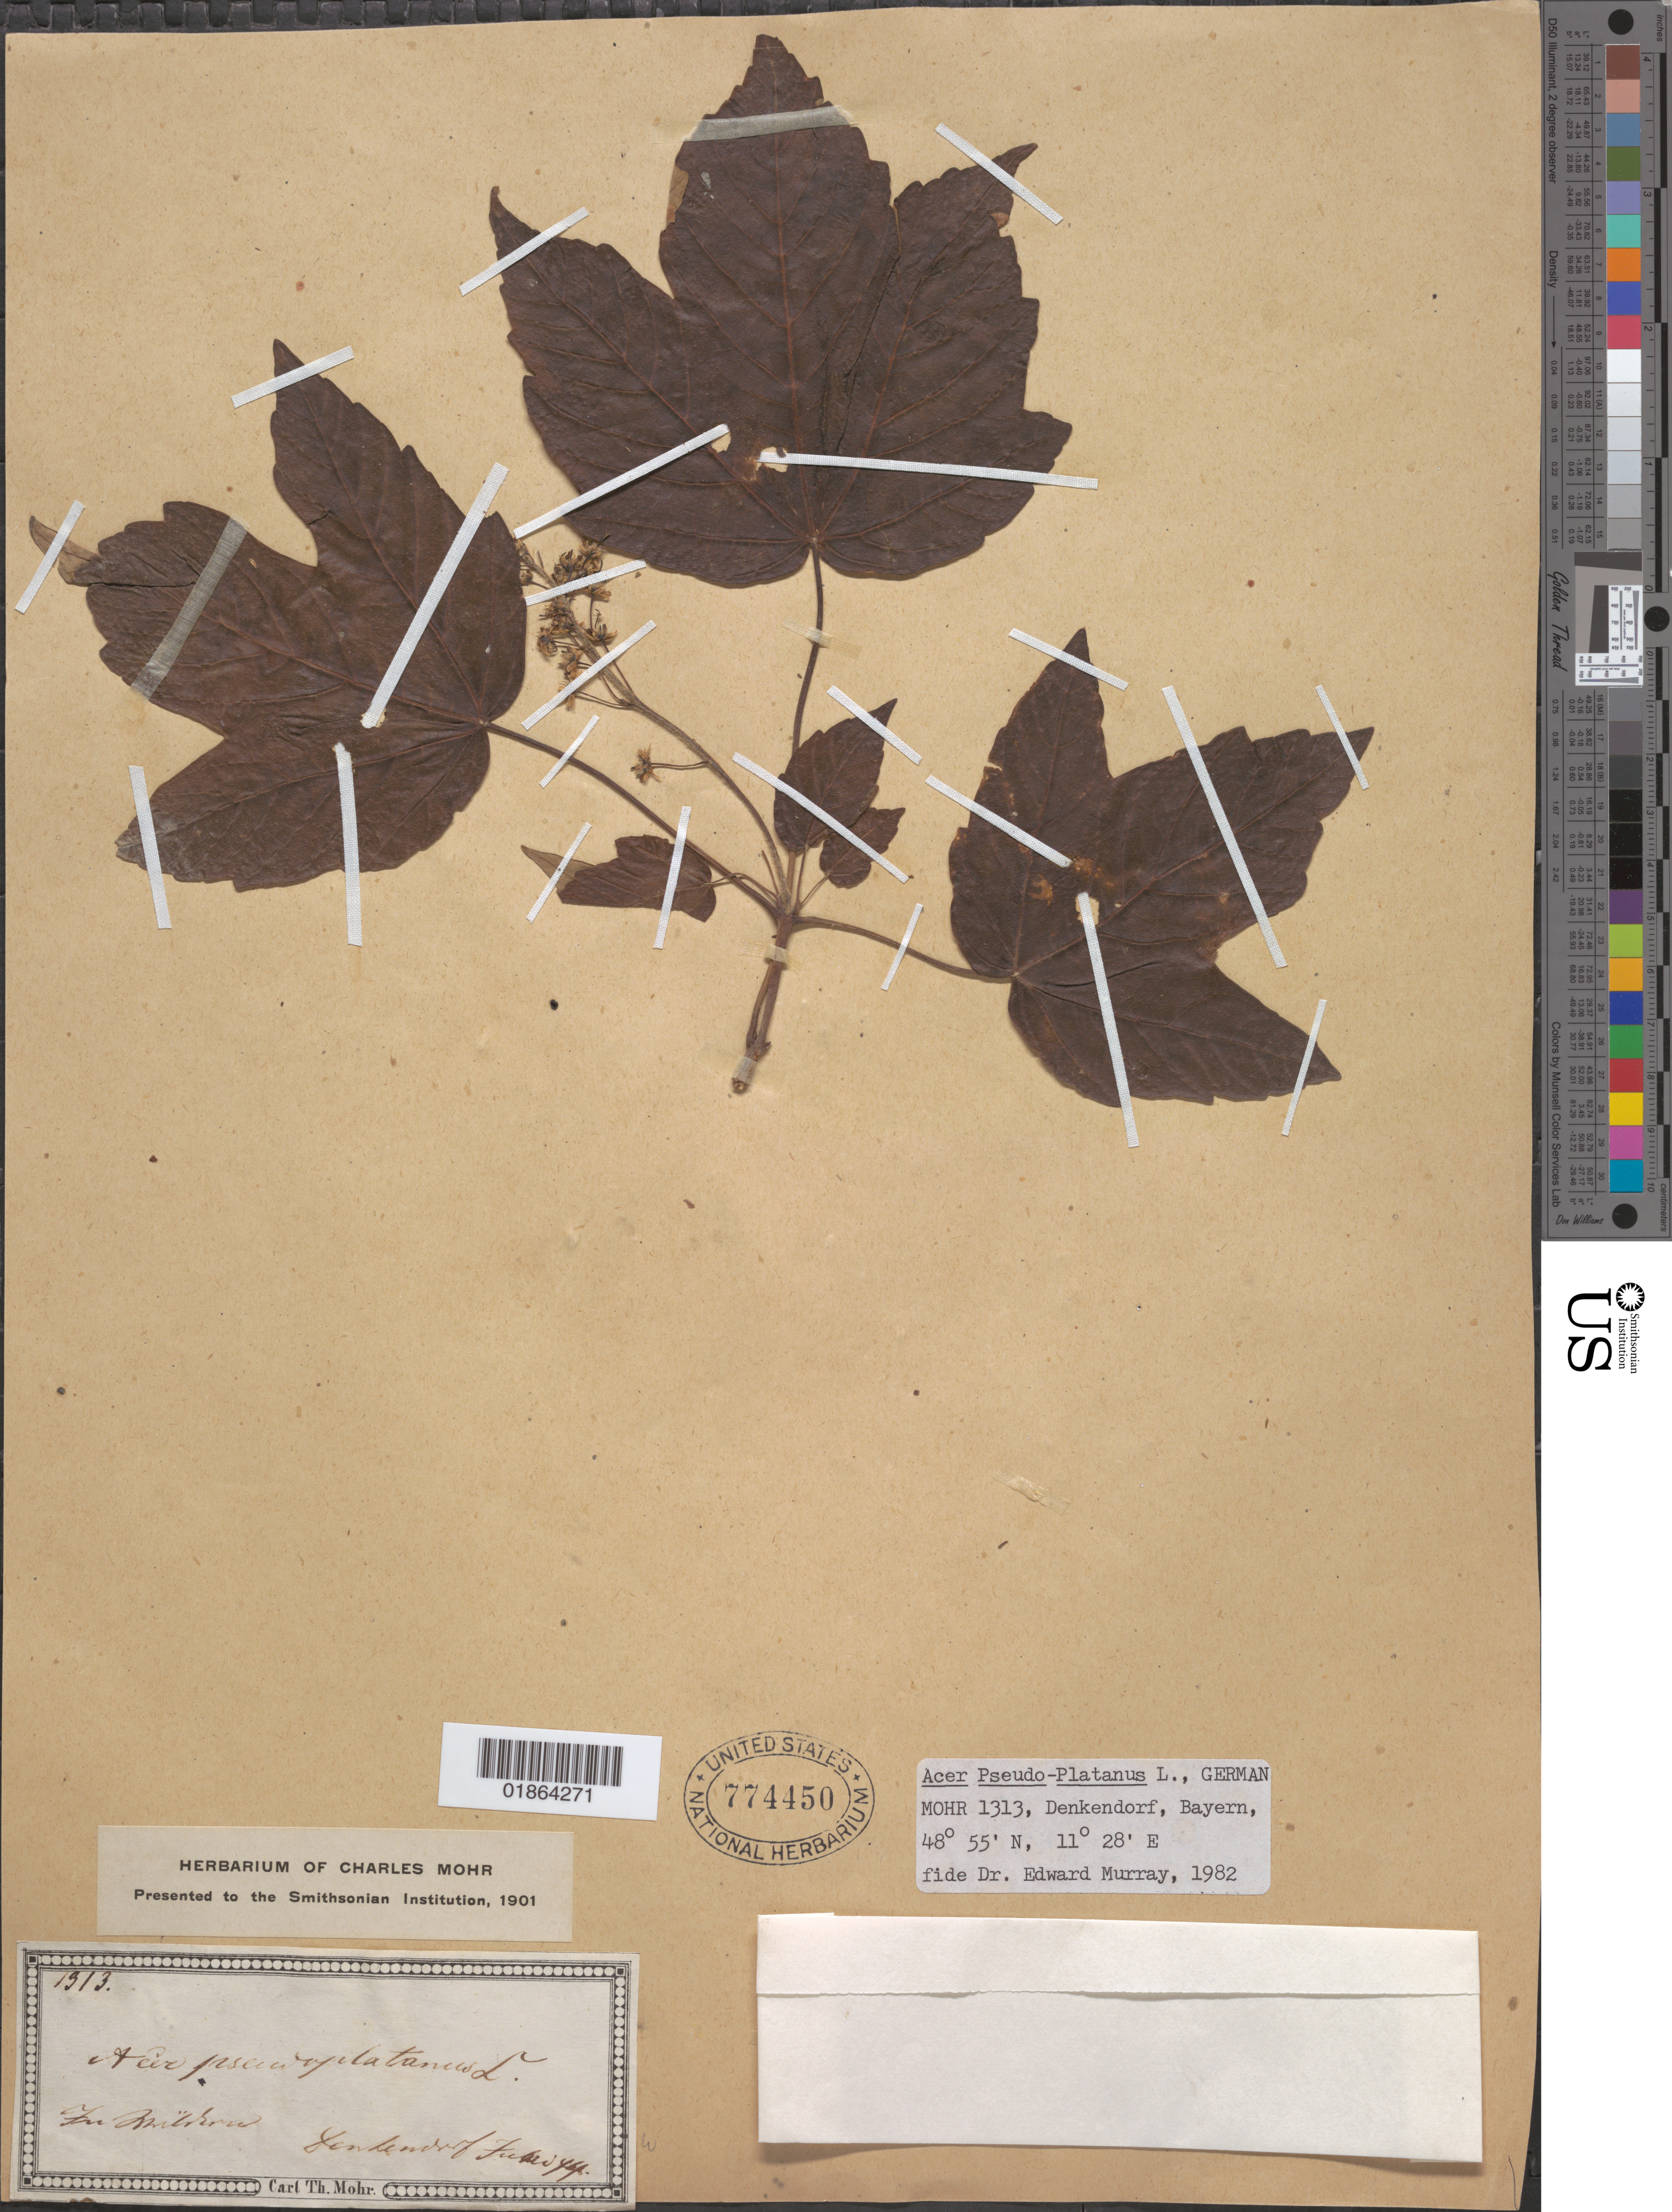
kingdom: Plantae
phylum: Tracheophyta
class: Magnoliopsida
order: Sapindales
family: Sapindaceae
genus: Acer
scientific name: Acer pseudoplatanus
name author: L.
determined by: Murray, Edward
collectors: C. T. Mohr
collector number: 1313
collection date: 1844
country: Germany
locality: Denkendorf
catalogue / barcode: US 774450